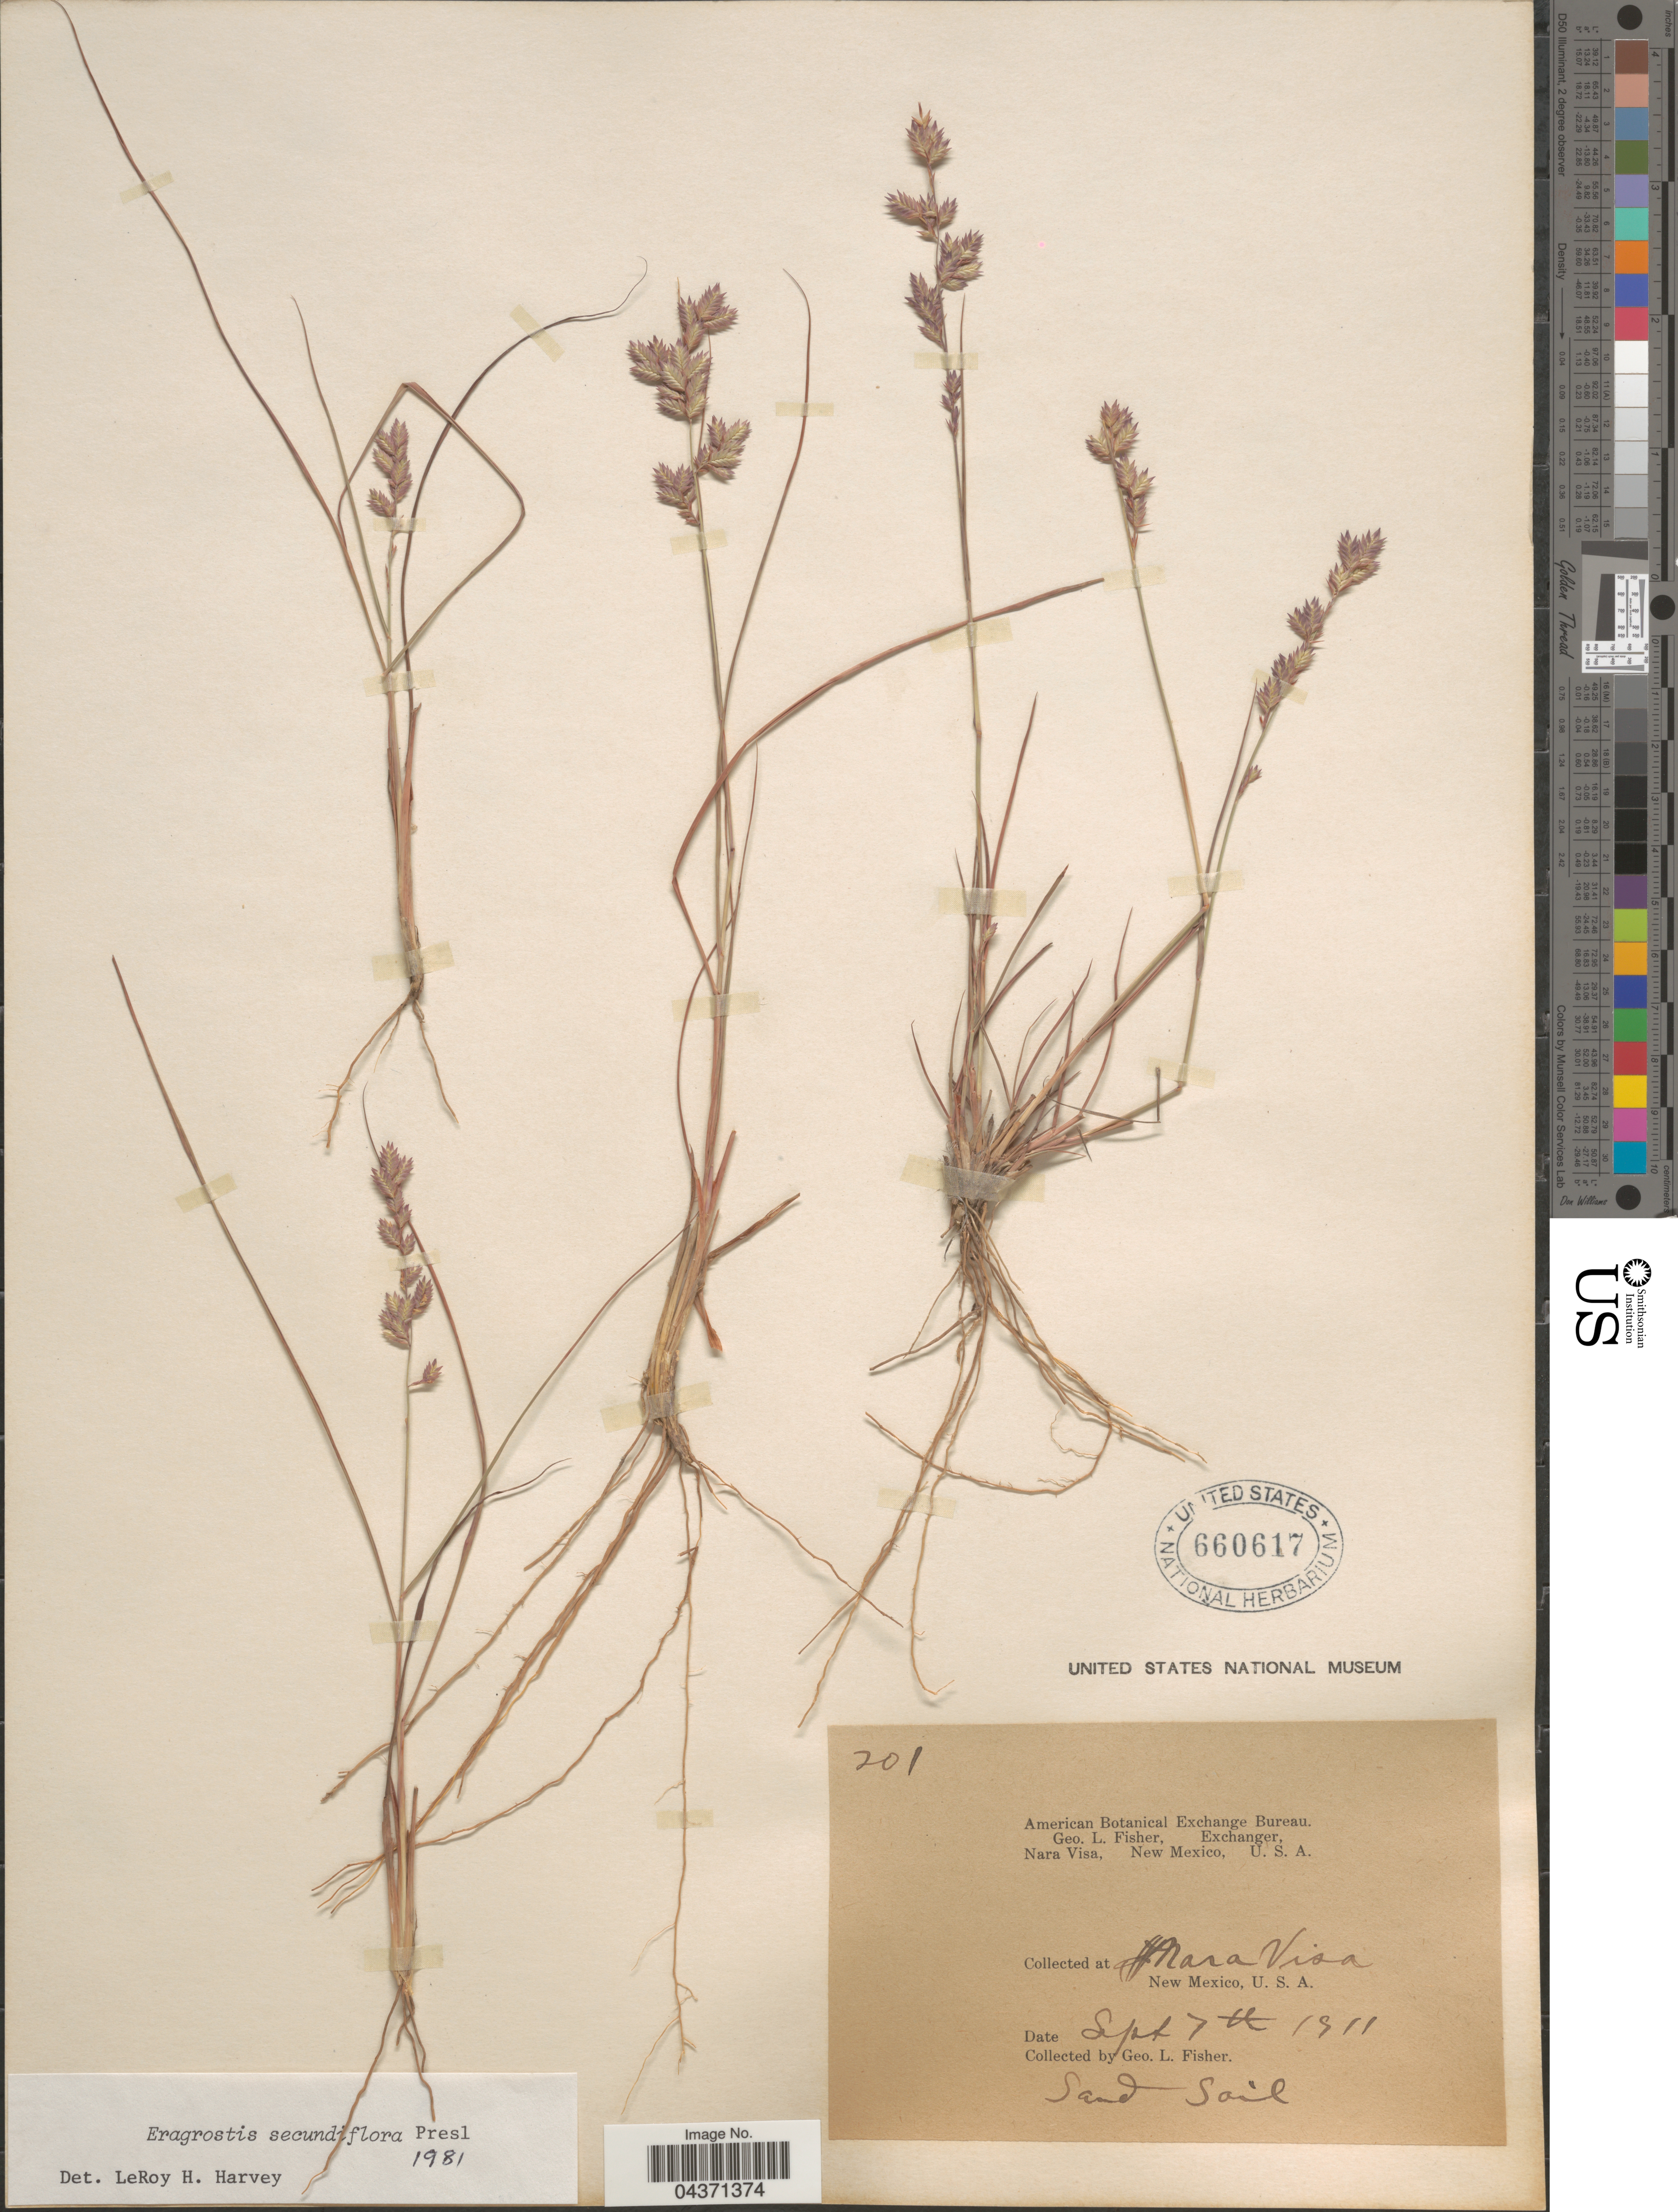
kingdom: Plantae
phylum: Tracheophyta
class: Liliopsida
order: Poales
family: Poaceae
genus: Eragrostis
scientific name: Eragrostis secundiflora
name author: J. Presl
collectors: G. L. Fisher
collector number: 201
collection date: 1911-09-07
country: United States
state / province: New Mexico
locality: At Nara Visa.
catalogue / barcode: US 660617